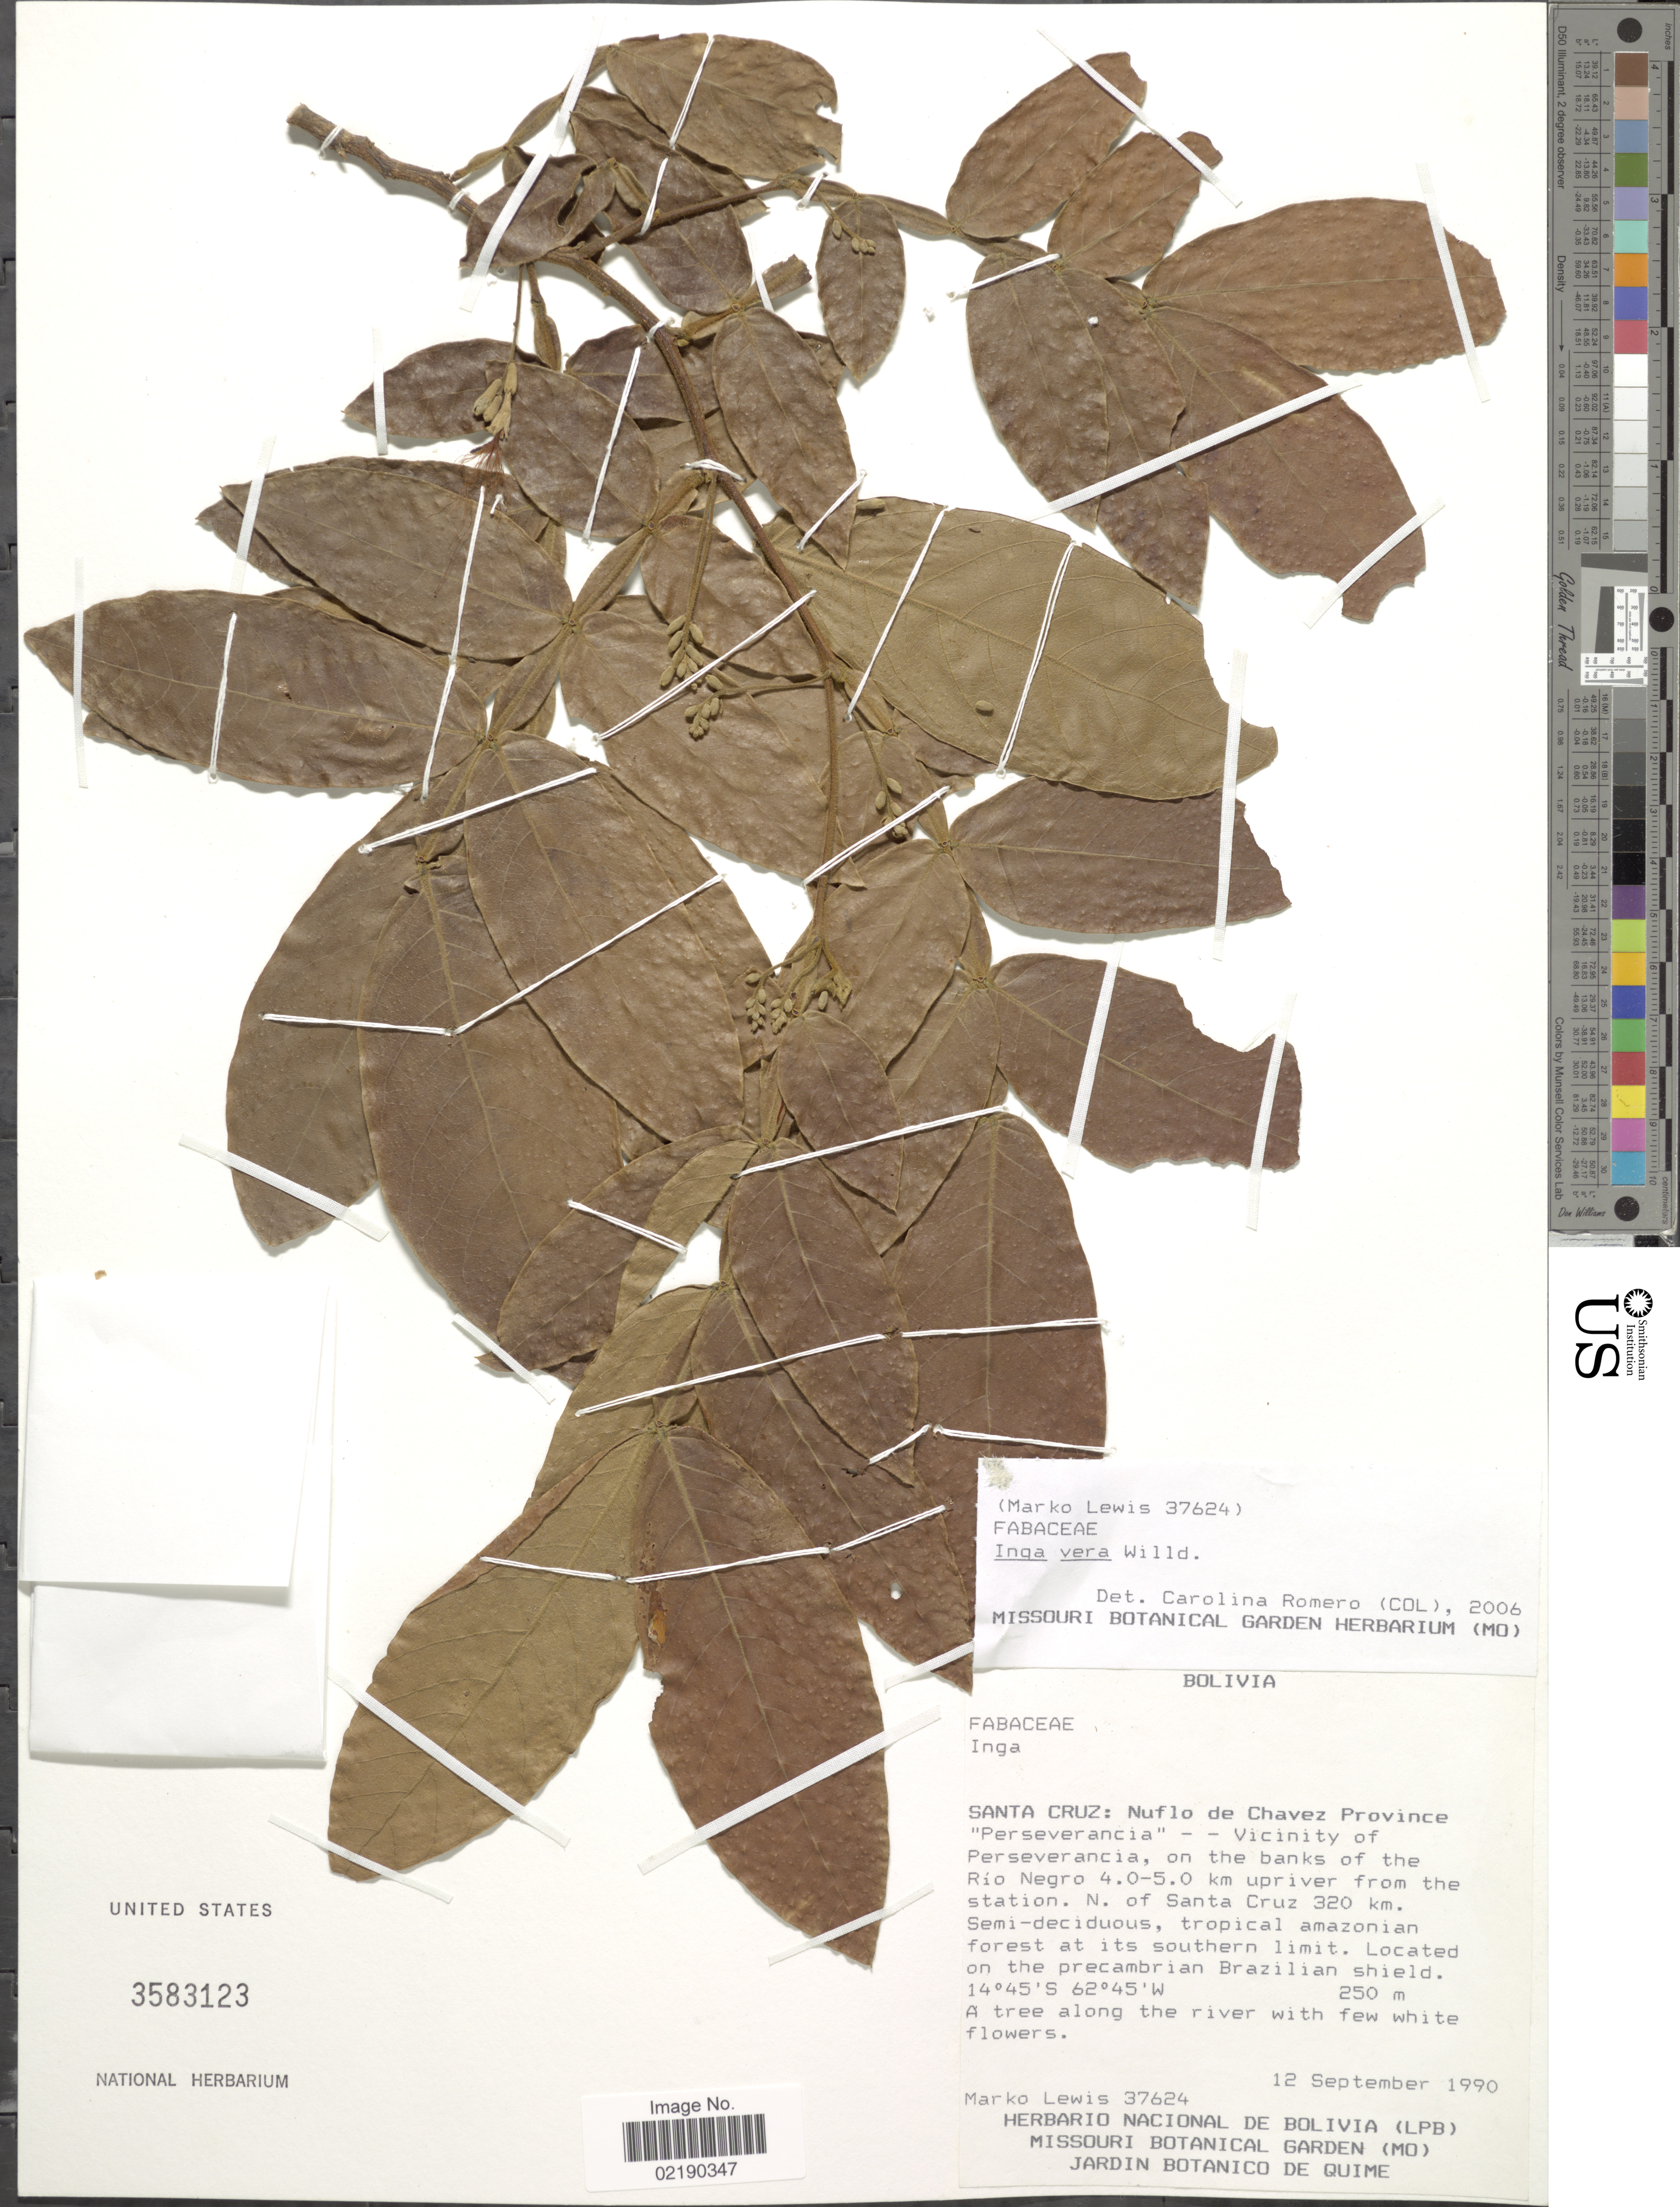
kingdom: Plantae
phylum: Tracheophyta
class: Magnoliopsida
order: Fabales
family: Fabaceae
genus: Inga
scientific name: Inga vera subsp. vera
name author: Willd.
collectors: M. A. Lewis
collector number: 37624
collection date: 1990-09-12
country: Bolivia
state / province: Santa Cruz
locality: Nuflo de Chavez Province "Perseverancia"- - Vicinity of Perseverancia, on the banks of the Rio Negro 4.0 - 5.0 km upriver from the station N. of Santa Cruz 320 km. Semi-deciduous, tropical amazonian forest at its southern limit. Located on the precambrian Brazilian shield.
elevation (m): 250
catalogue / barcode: US 3583123